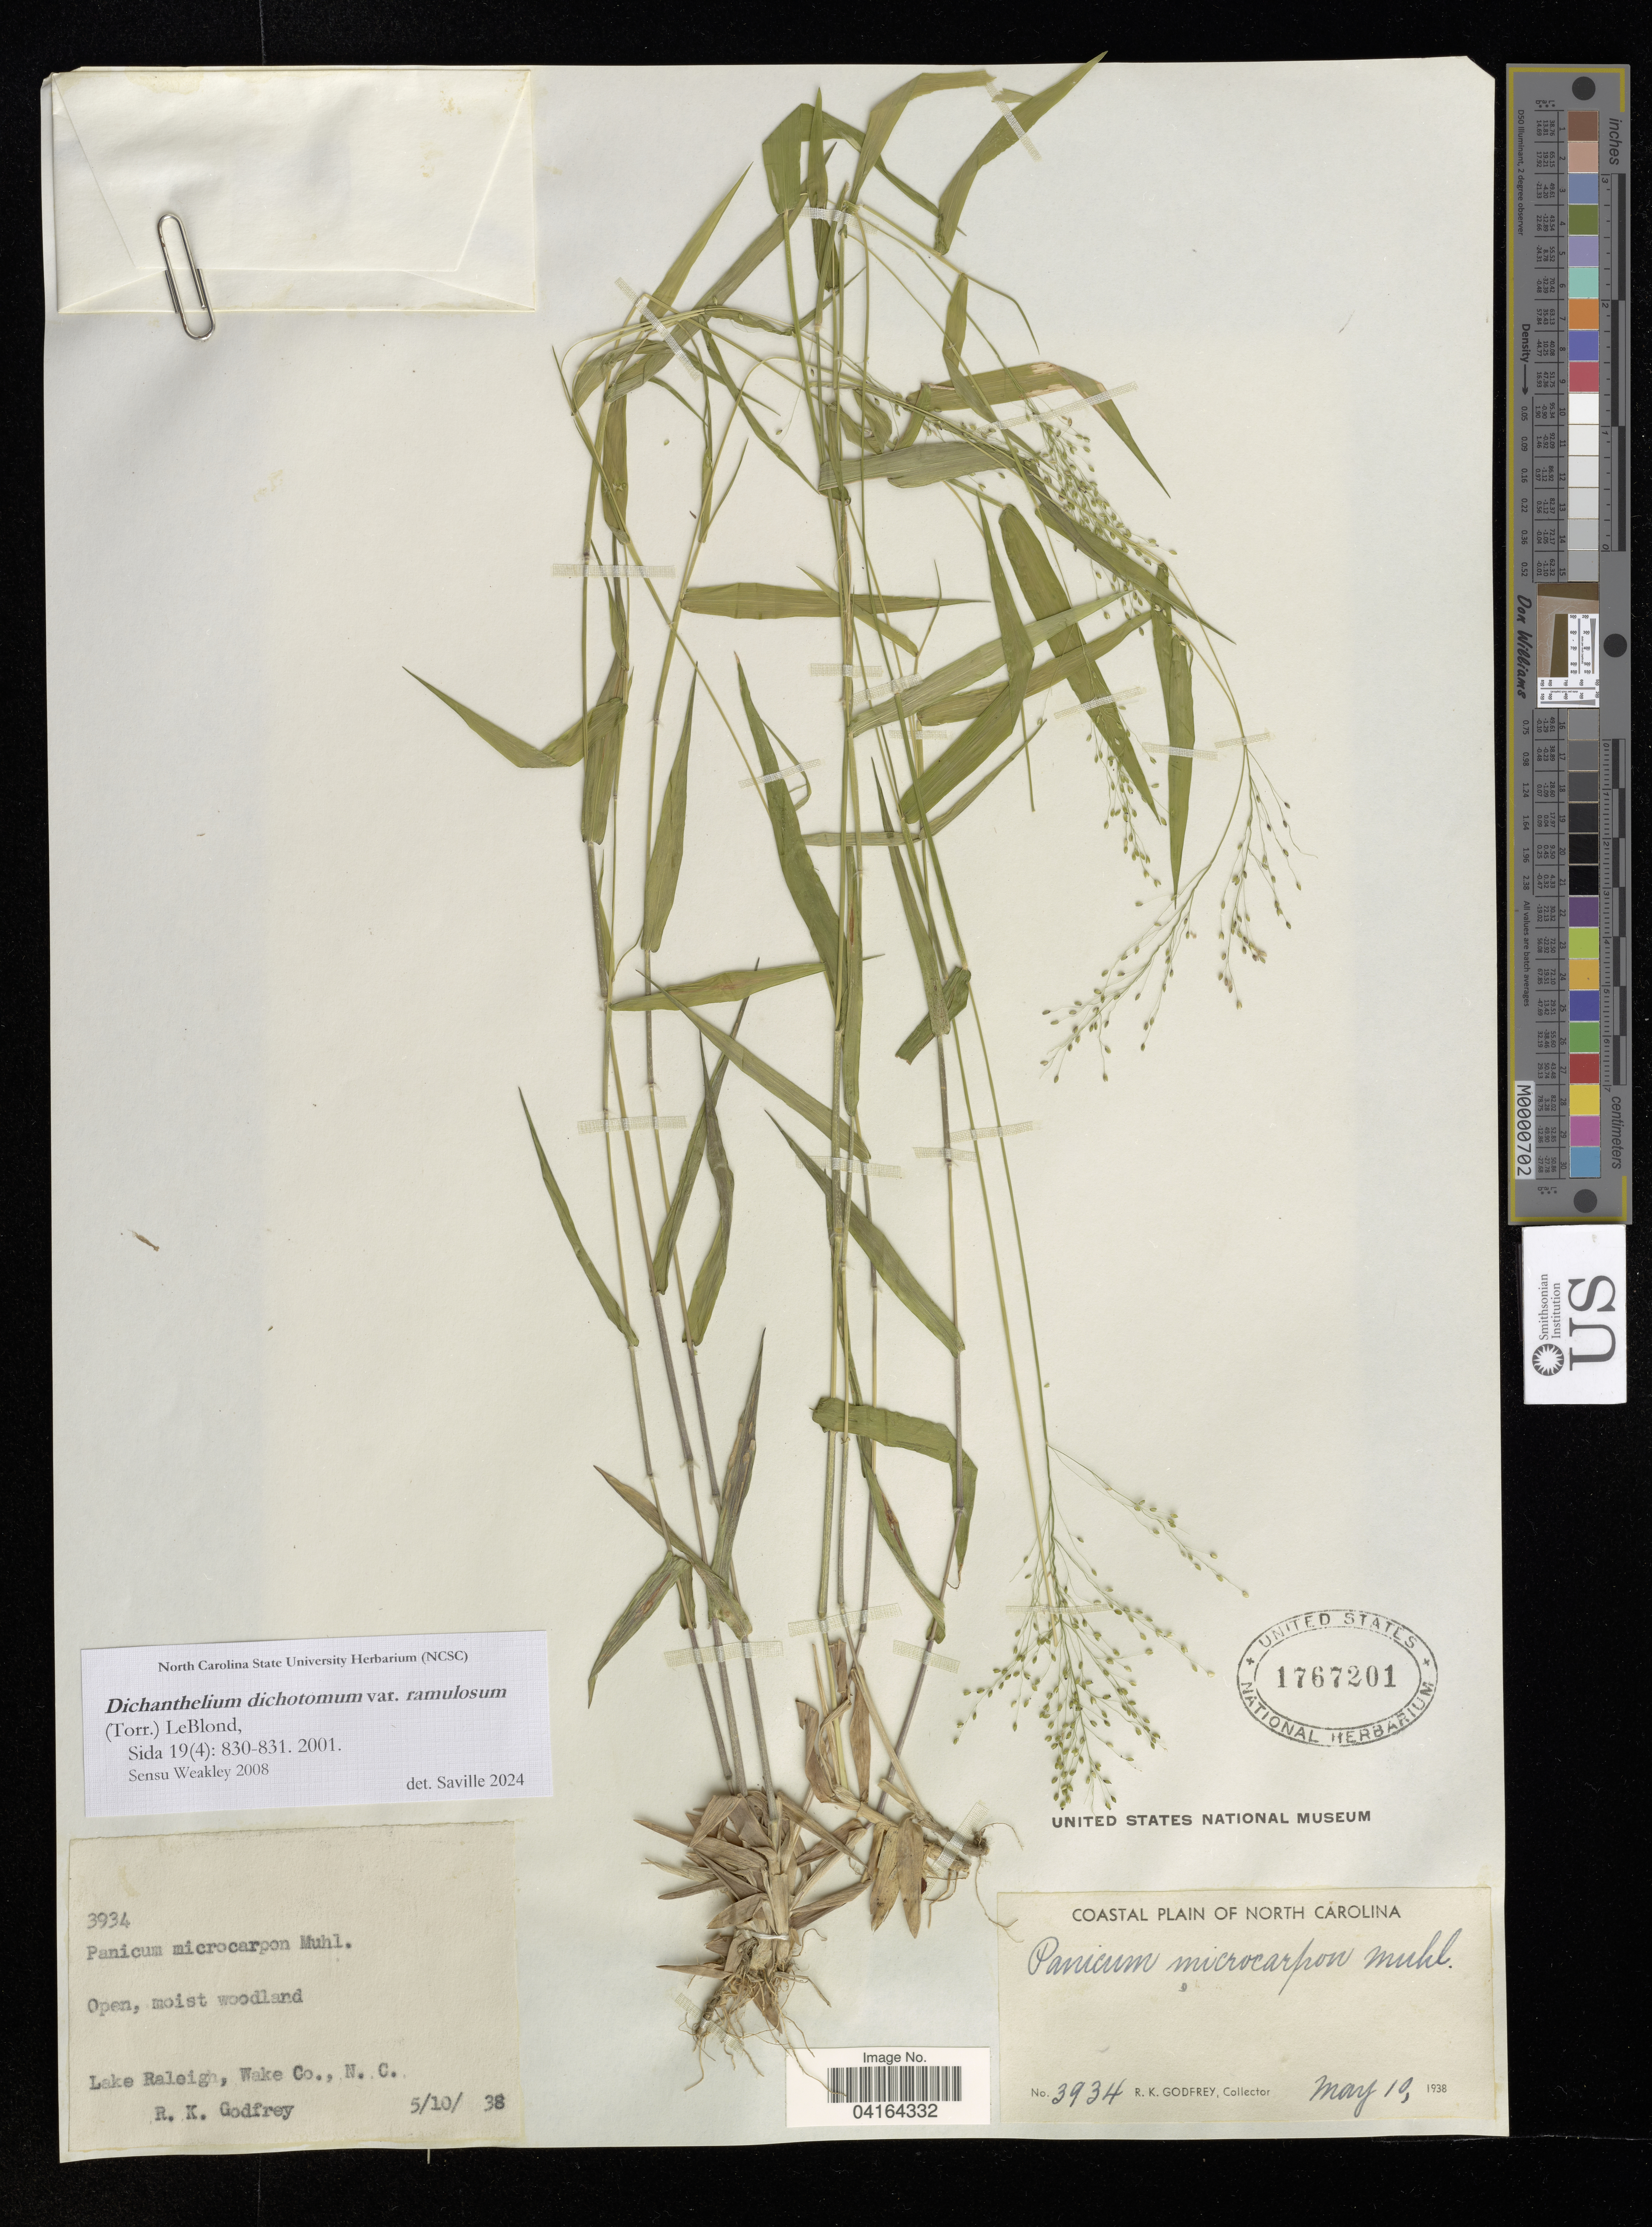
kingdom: Plantae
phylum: Tracheophyta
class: Liliopsida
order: Poales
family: Poaceae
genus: Dichanthelium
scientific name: Dichanthelium dichotomum var. ramulosum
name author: (Torr.) Lelong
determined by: Saville, A. C., (NCSC), North Carolina State University (UNITED STATES)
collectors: R. K. Godfrey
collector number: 3934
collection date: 1938-05-10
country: United States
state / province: North Carolina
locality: Open, moist woodland. Lake Raleigh, Wake Co., N. C.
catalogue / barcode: US 1767201